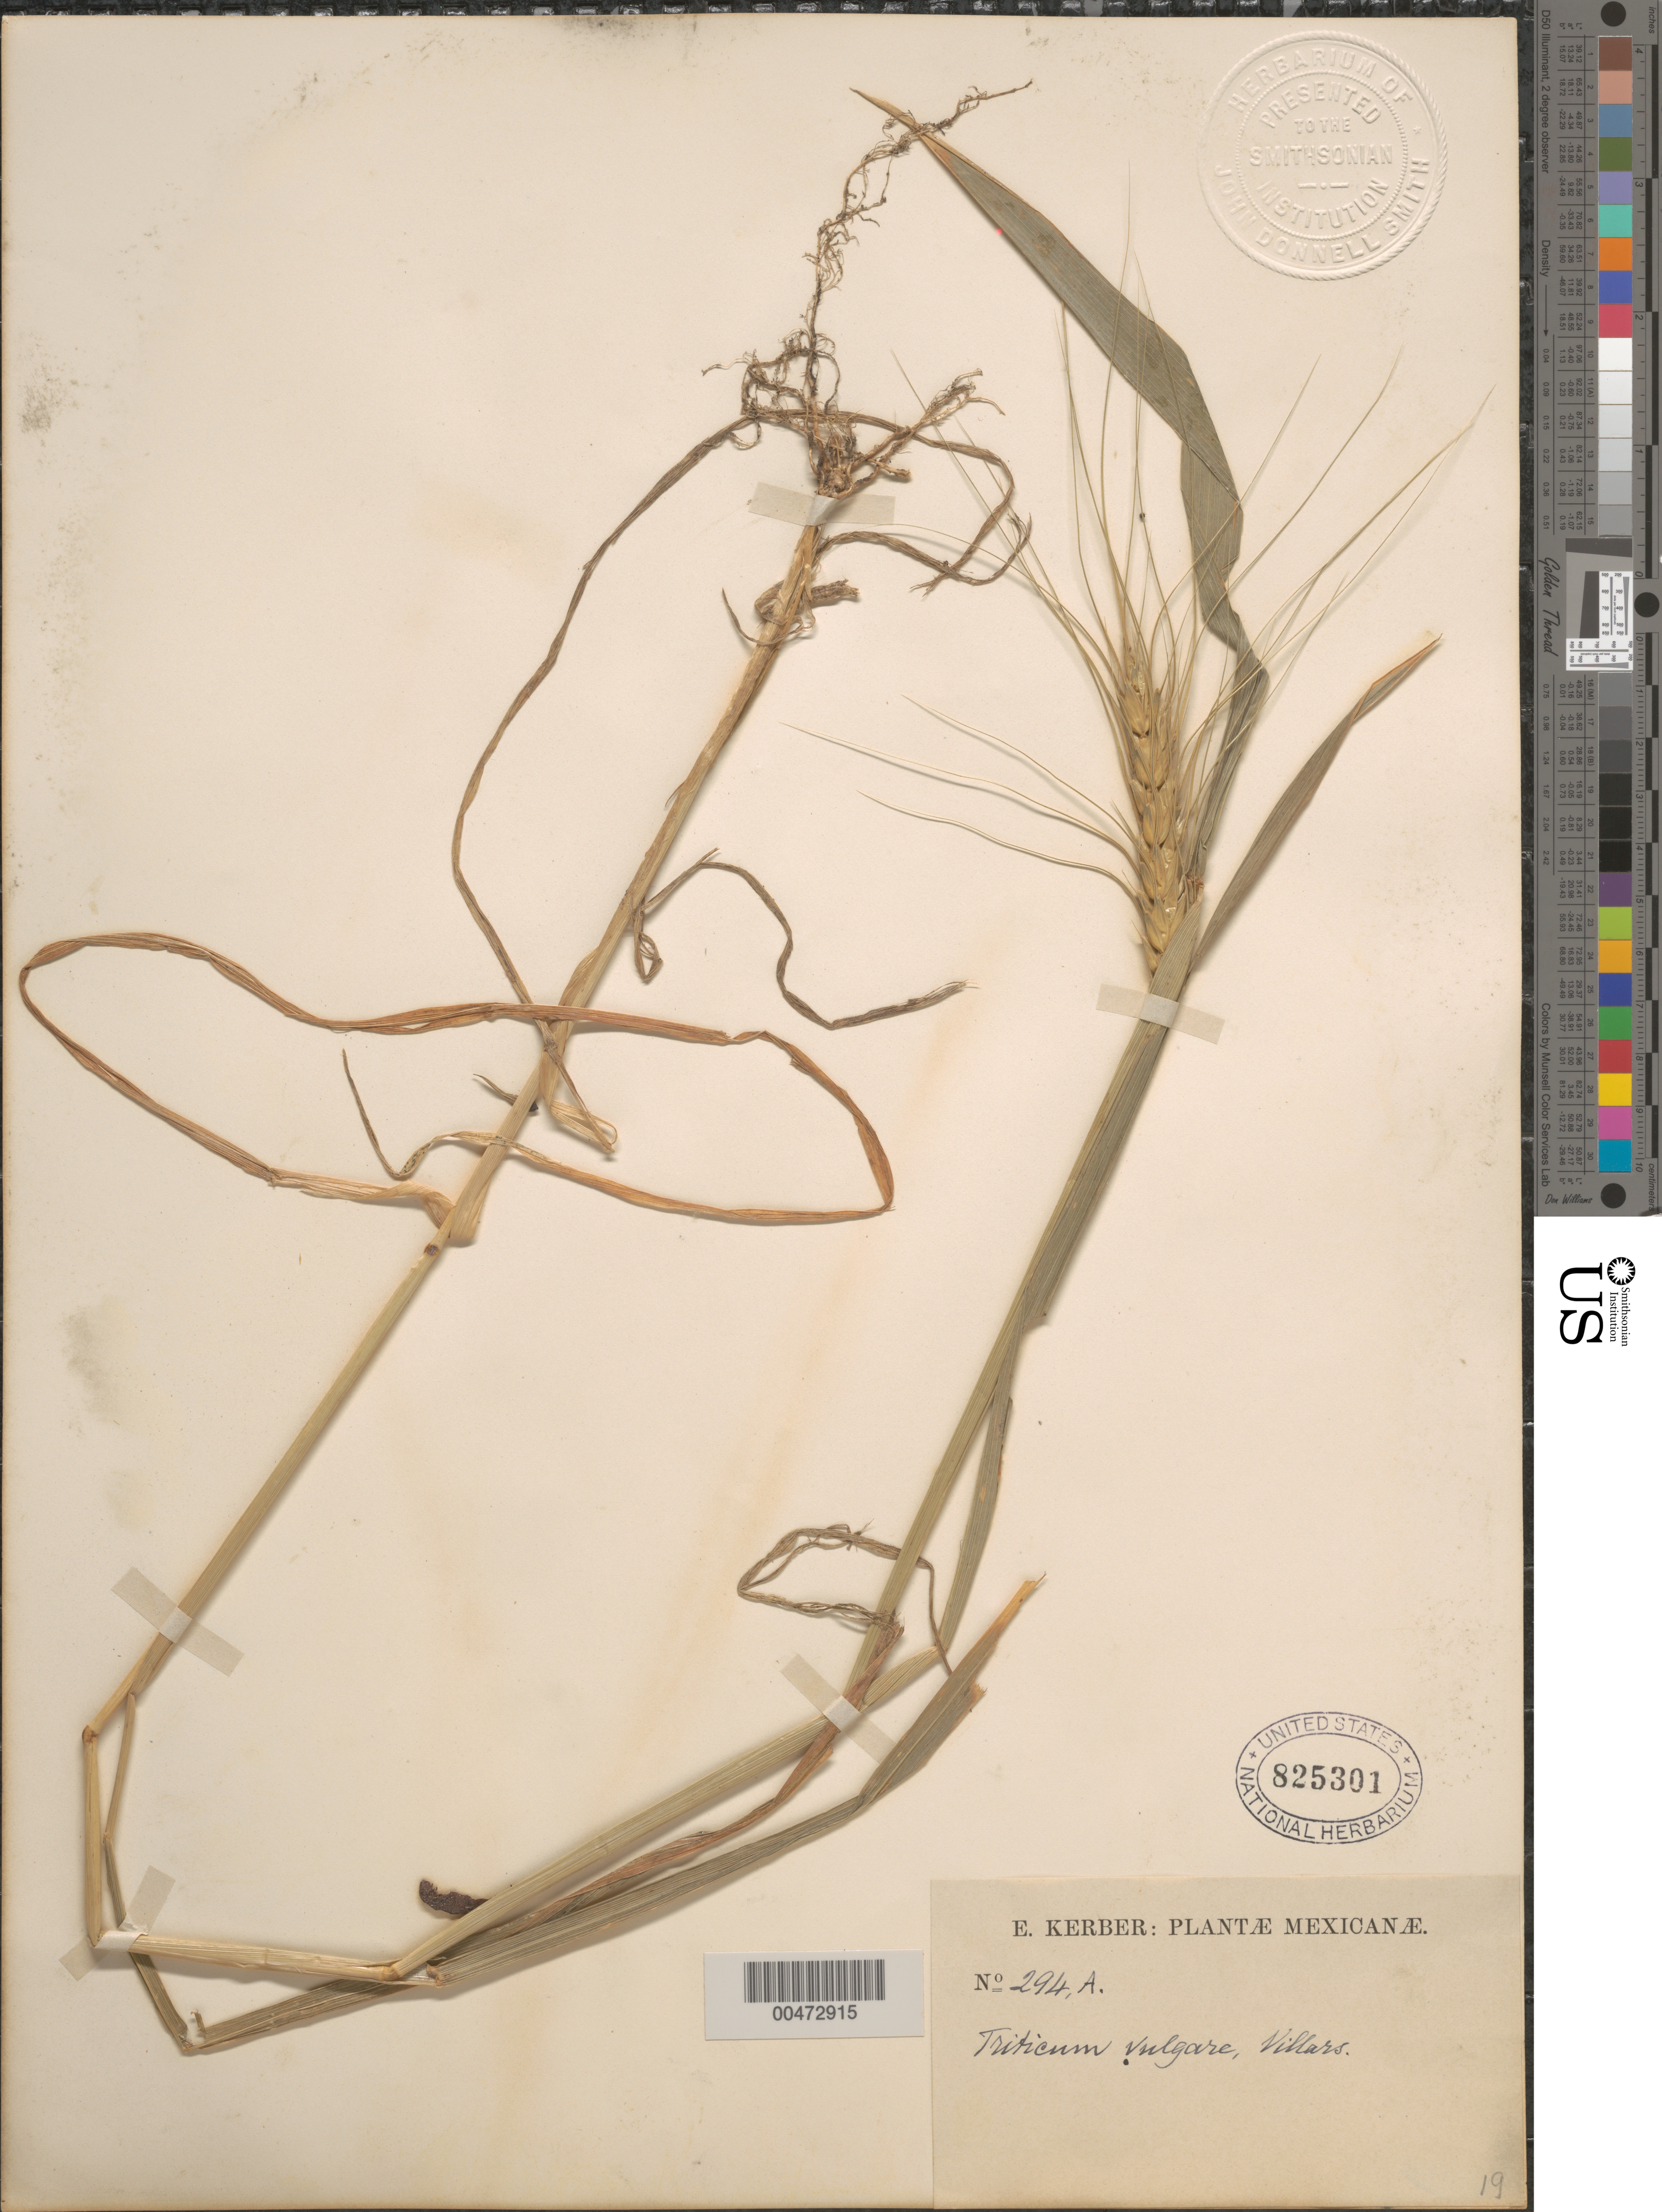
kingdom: Plantae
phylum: Tracheophyta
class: Liliopsida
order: Poales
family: Poaceae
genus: Triticum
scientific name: Triticum aestivum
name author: L.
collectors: E. Kerber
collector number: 294A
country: Mexico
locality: Villars?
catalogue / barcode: US 825301